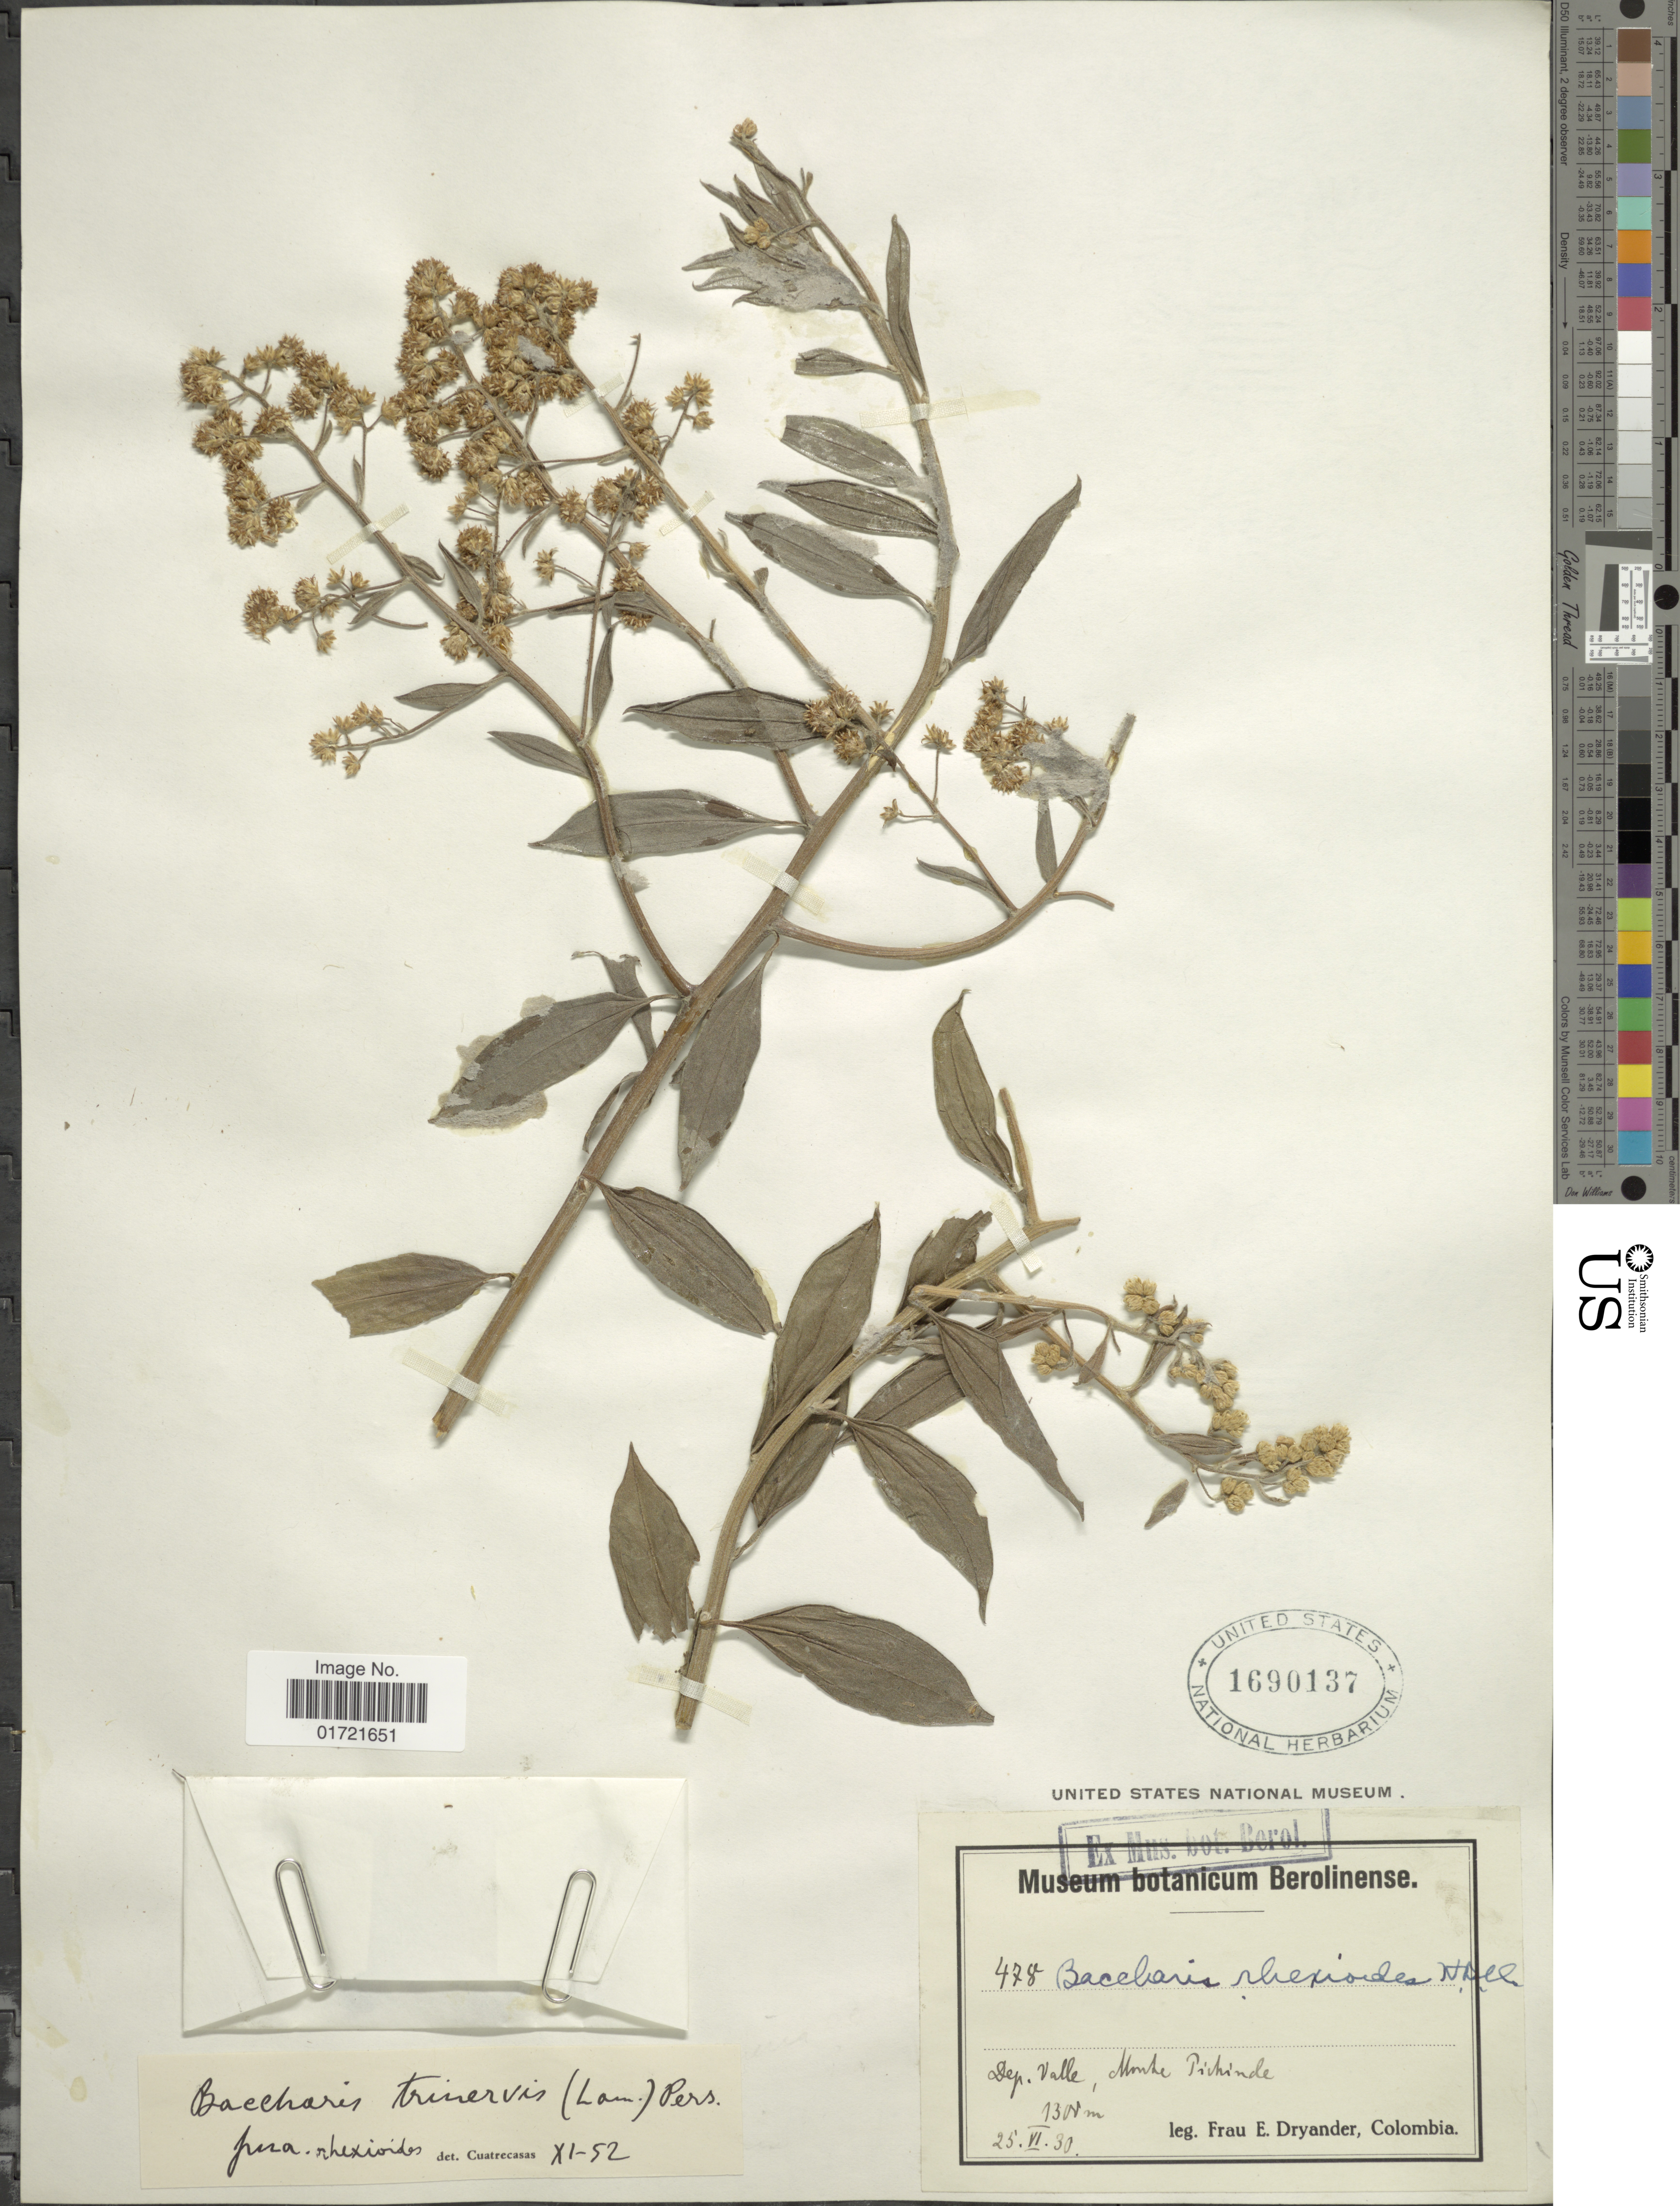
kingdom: Plantae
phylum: Tracheophyta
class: Magnoliopsida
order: Asterales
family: Asteraceae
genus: Baccharis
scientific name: Baccharis trinervis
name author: (Lam.) Pers.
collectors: F. Dryander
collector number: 478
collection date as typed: Transcribed d/m/y: 25/6/30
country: Colombia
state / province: Valle del Cauca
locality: Dep. Valle, Monte Poichinde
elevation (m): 1300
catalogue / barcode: US 1690137